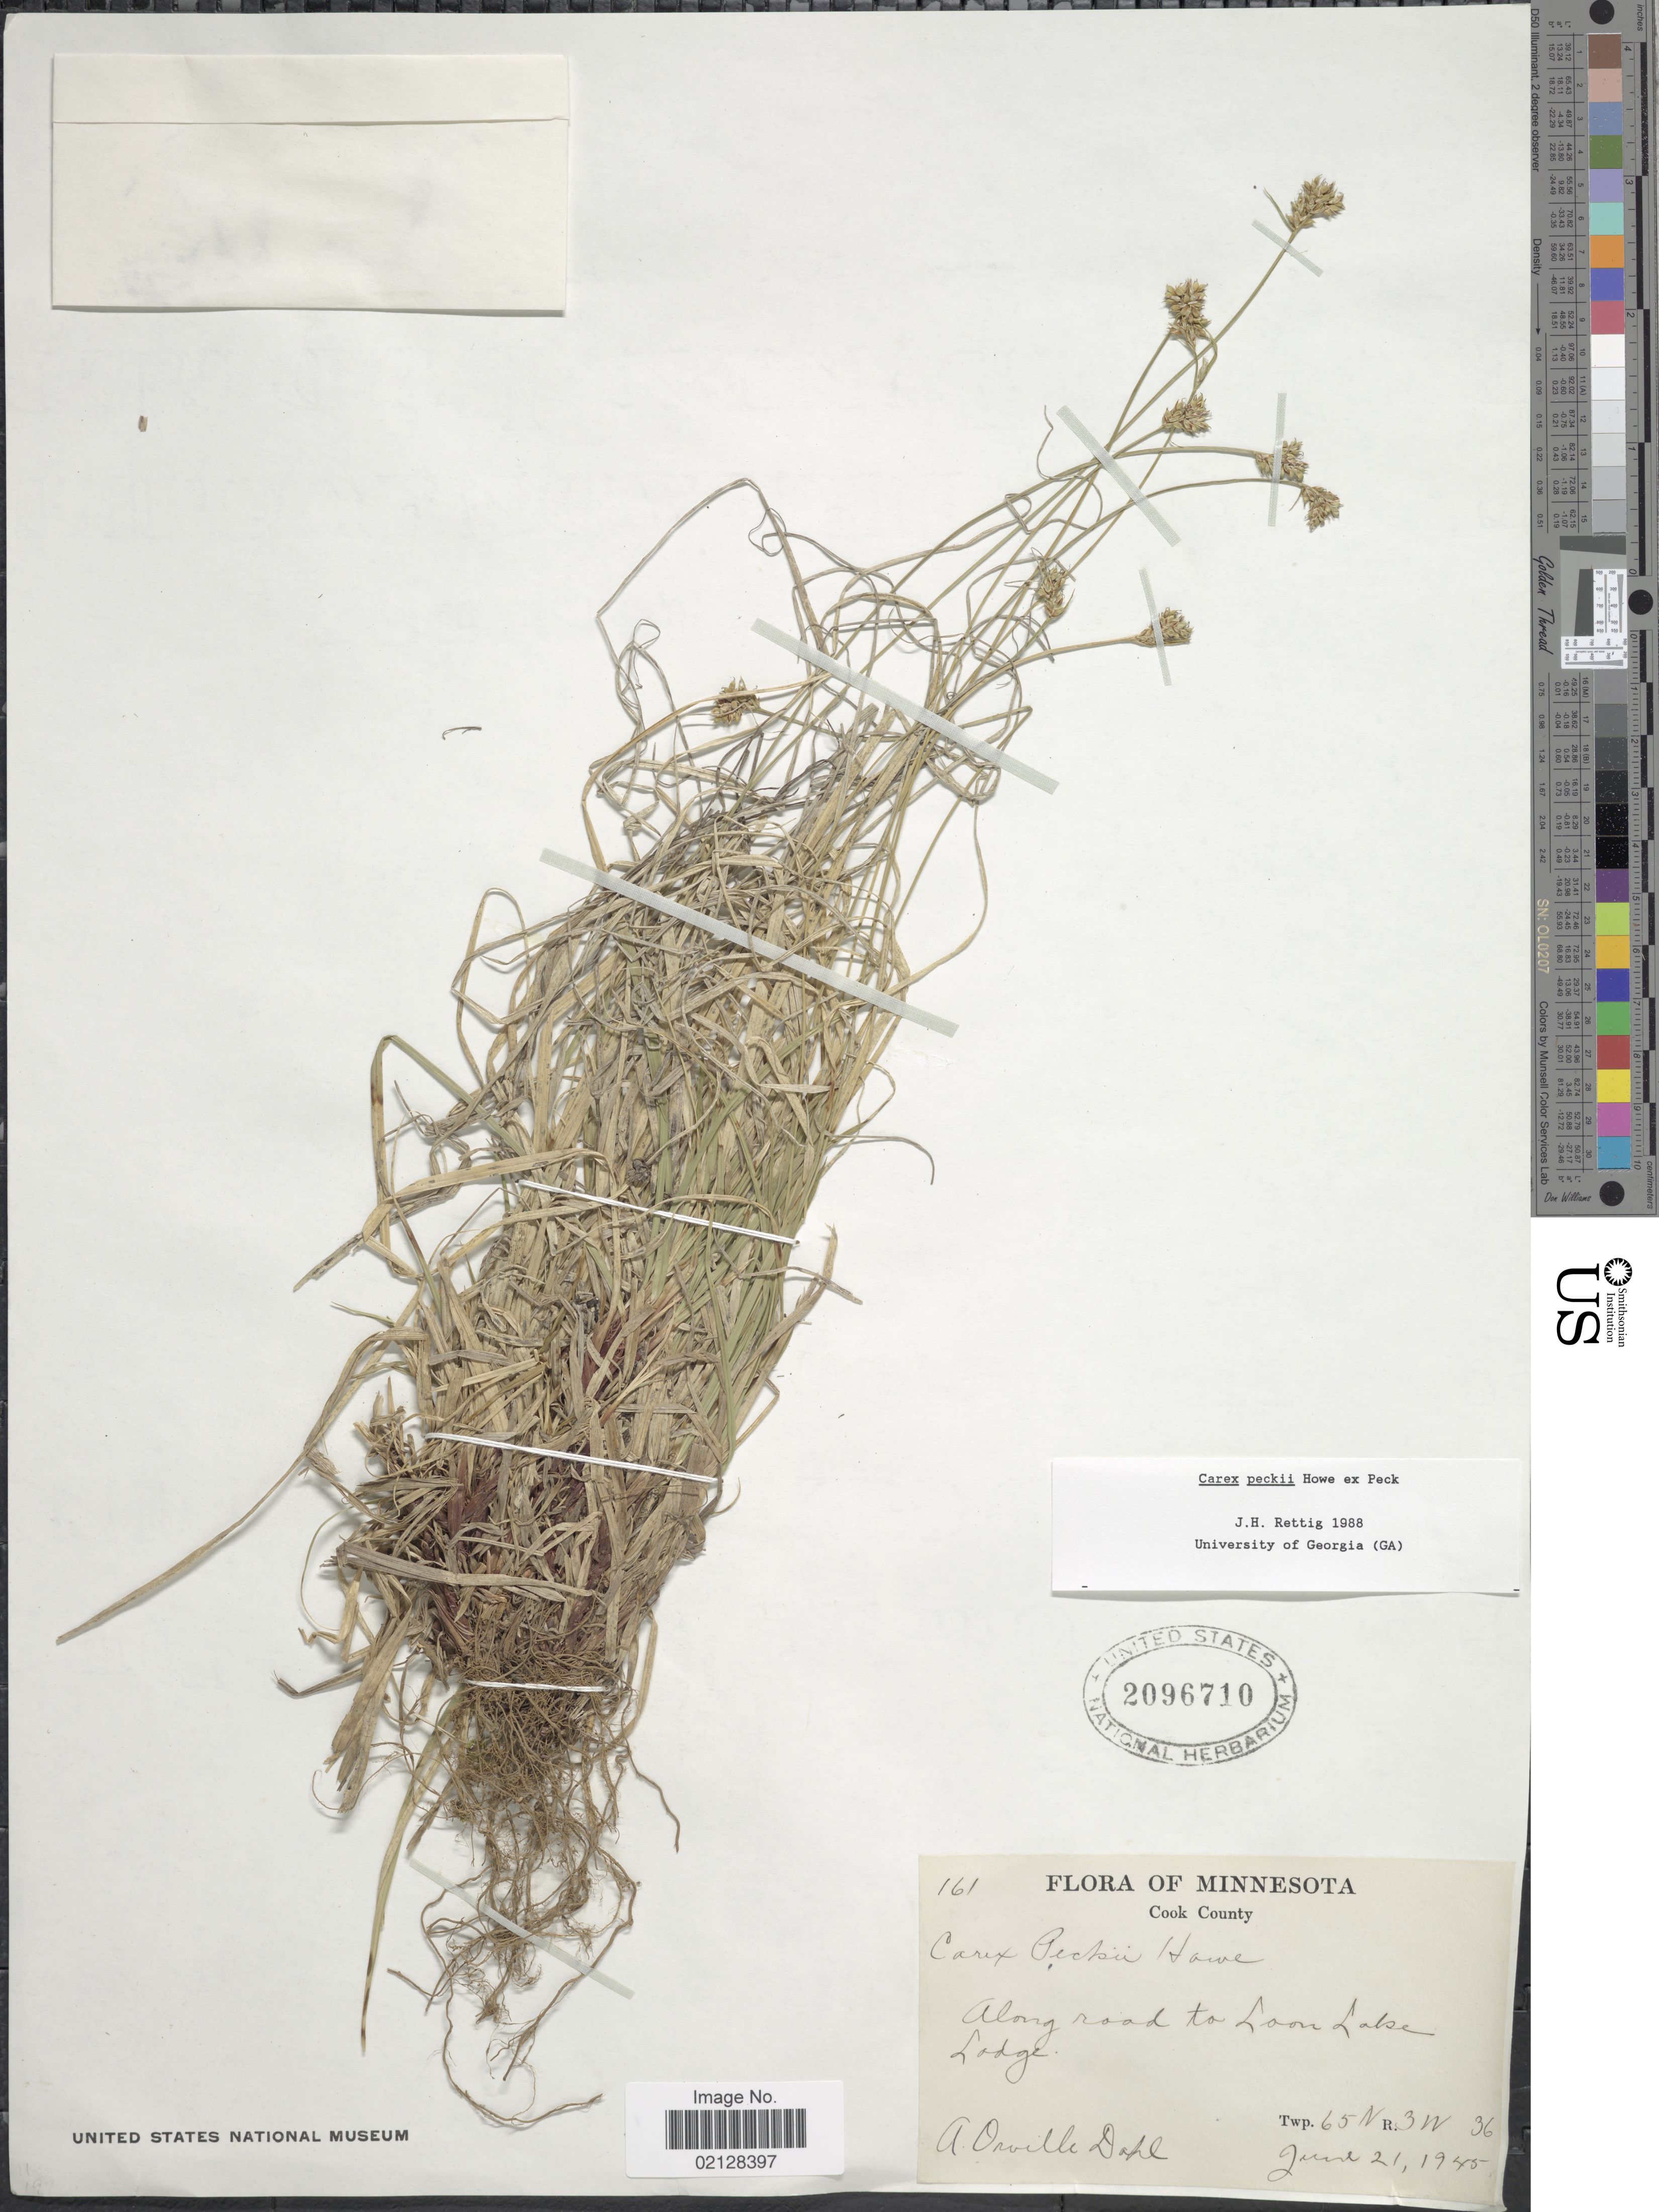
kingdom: Plantae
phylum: Tracheophyta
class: Liliopsida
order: Poales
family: Cyperaceae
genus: Carex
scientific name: Carex peckii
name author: Howe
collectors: A. O. Dahl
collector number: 161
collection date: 1945-06-21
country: United States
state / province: Minnesota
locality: Cook County, Along road to Loon Lake, Lodge, Twp. 65N R.3W 36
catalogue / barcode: US 2096710